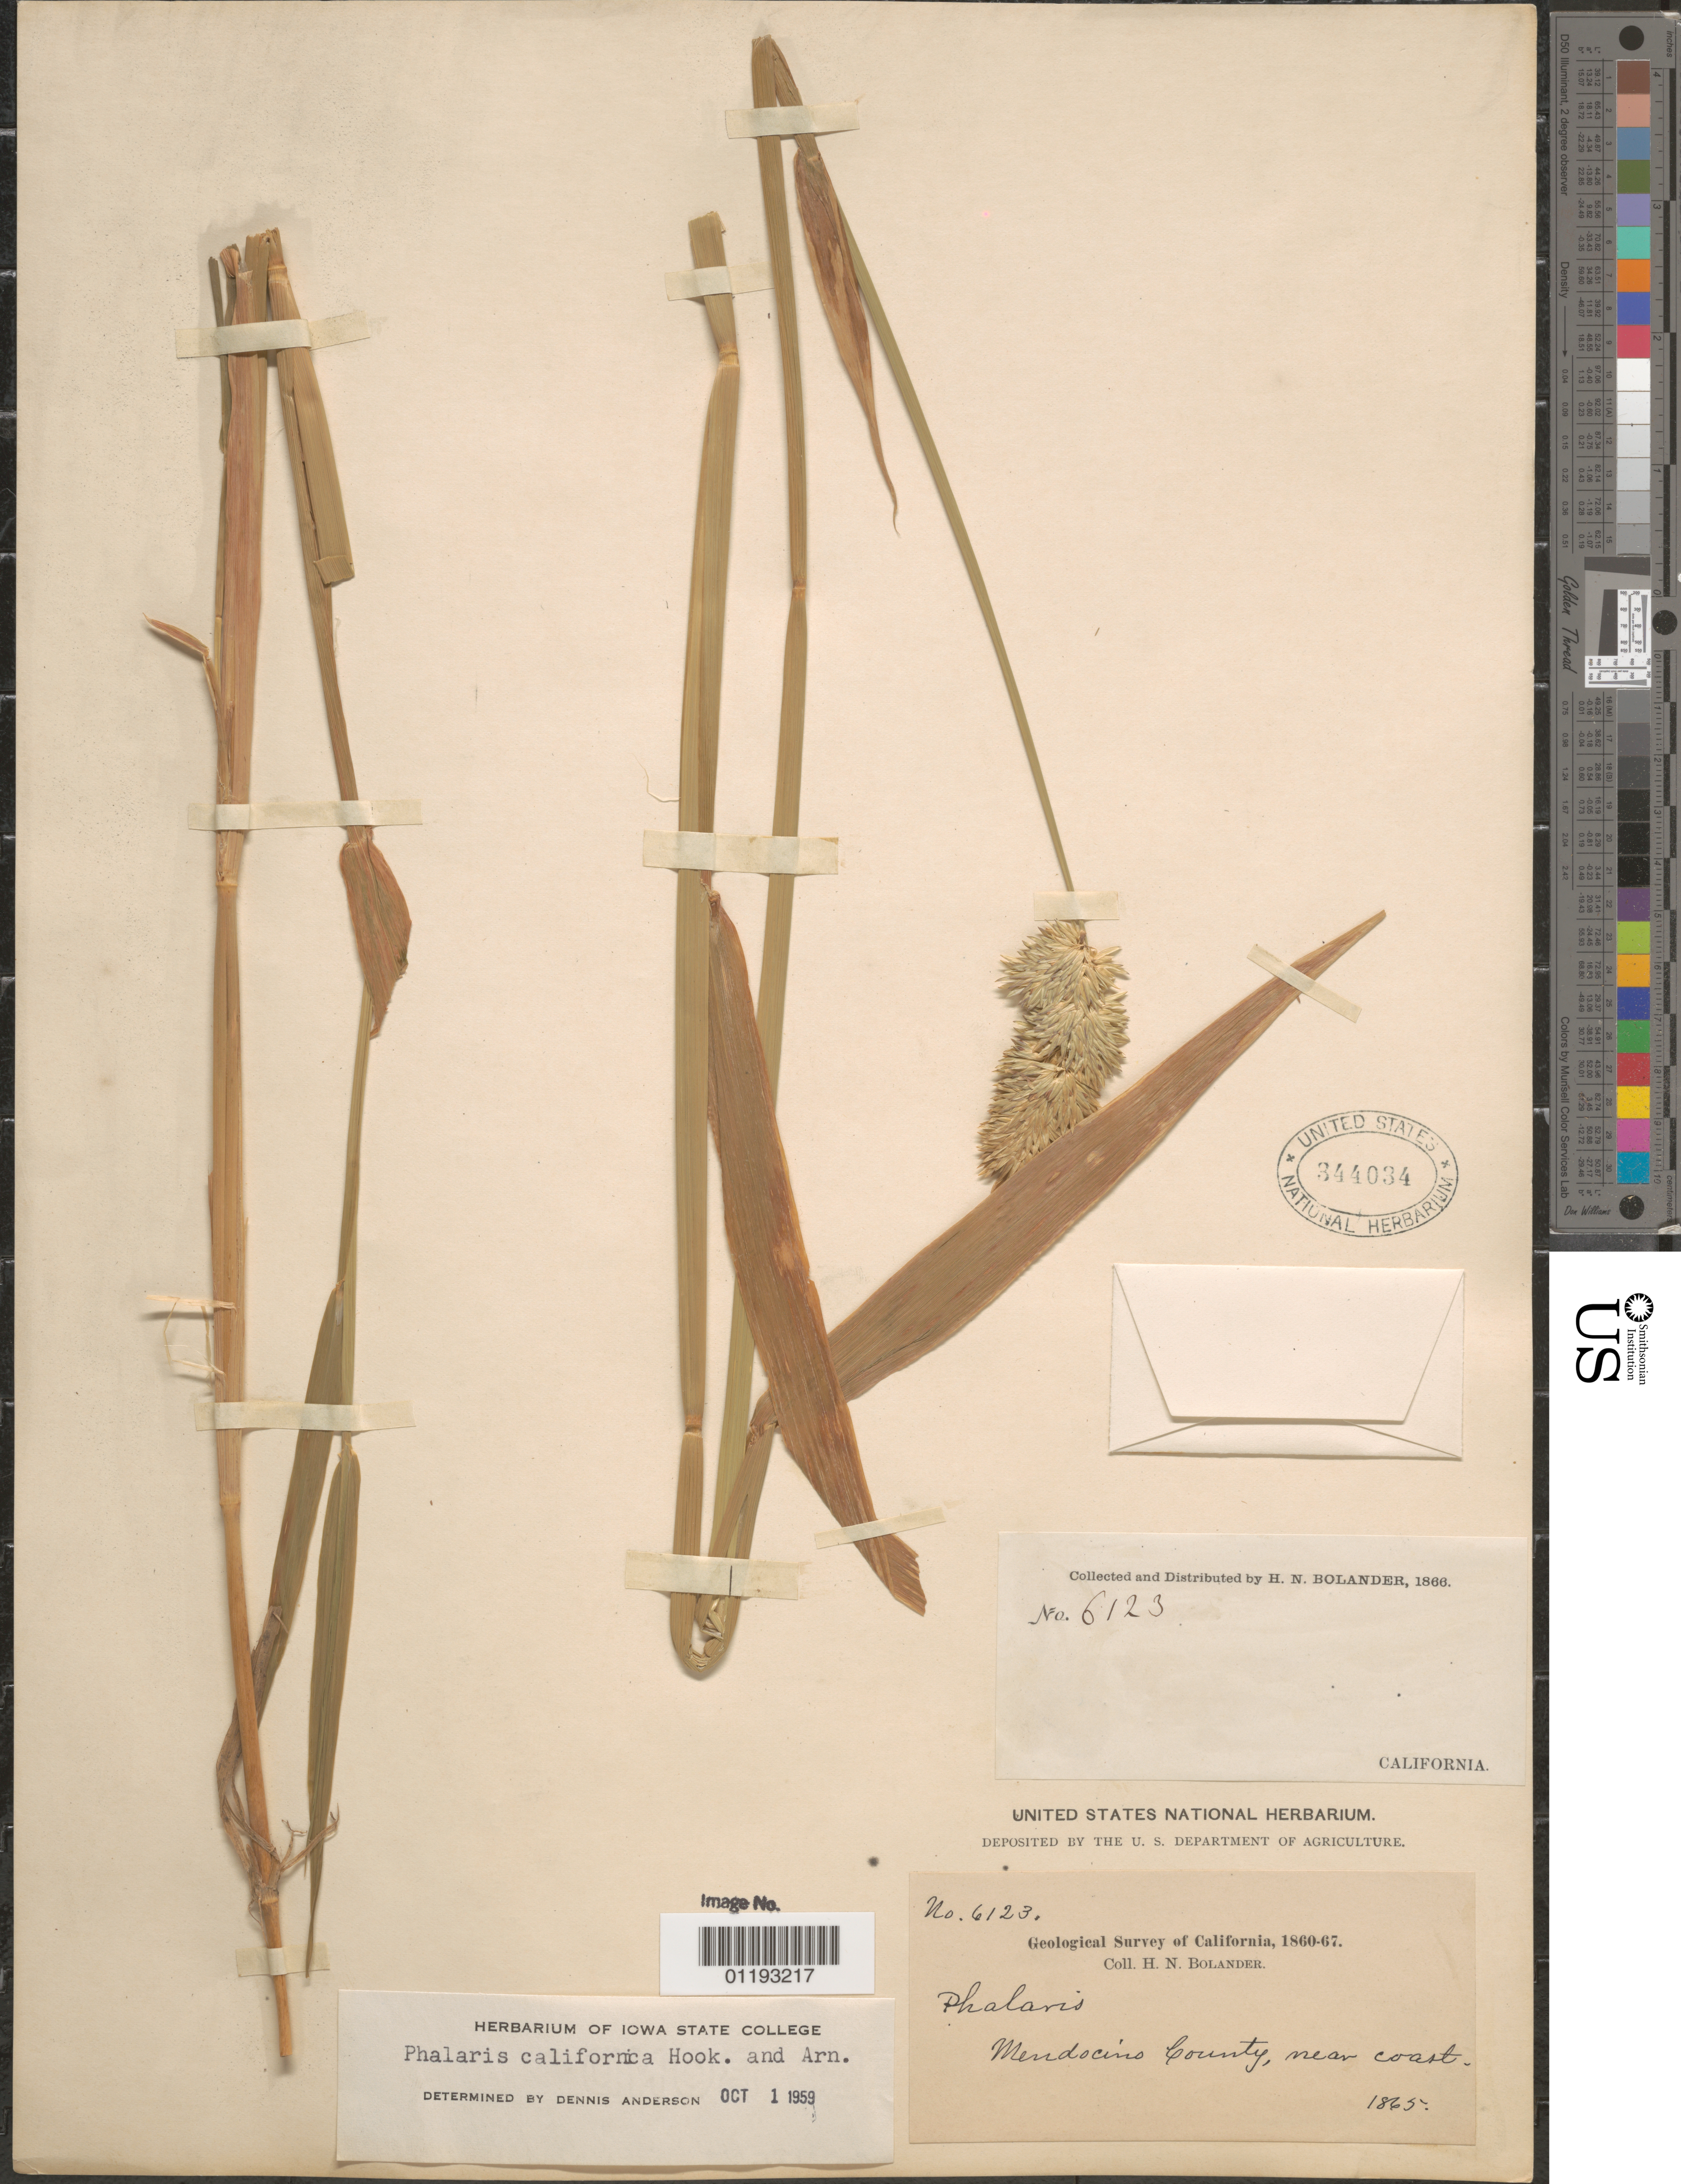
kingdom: Plantae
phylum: Tracheophyta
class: Liliopsida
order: Poales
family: Poaceae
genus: Phalaris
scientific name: Phalaris californica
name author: Hook. & Arn.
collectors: H. Bolander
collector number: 6123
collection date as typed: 1865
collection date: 1865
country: United States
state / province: California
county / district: Mendocino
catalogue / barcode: US 344034